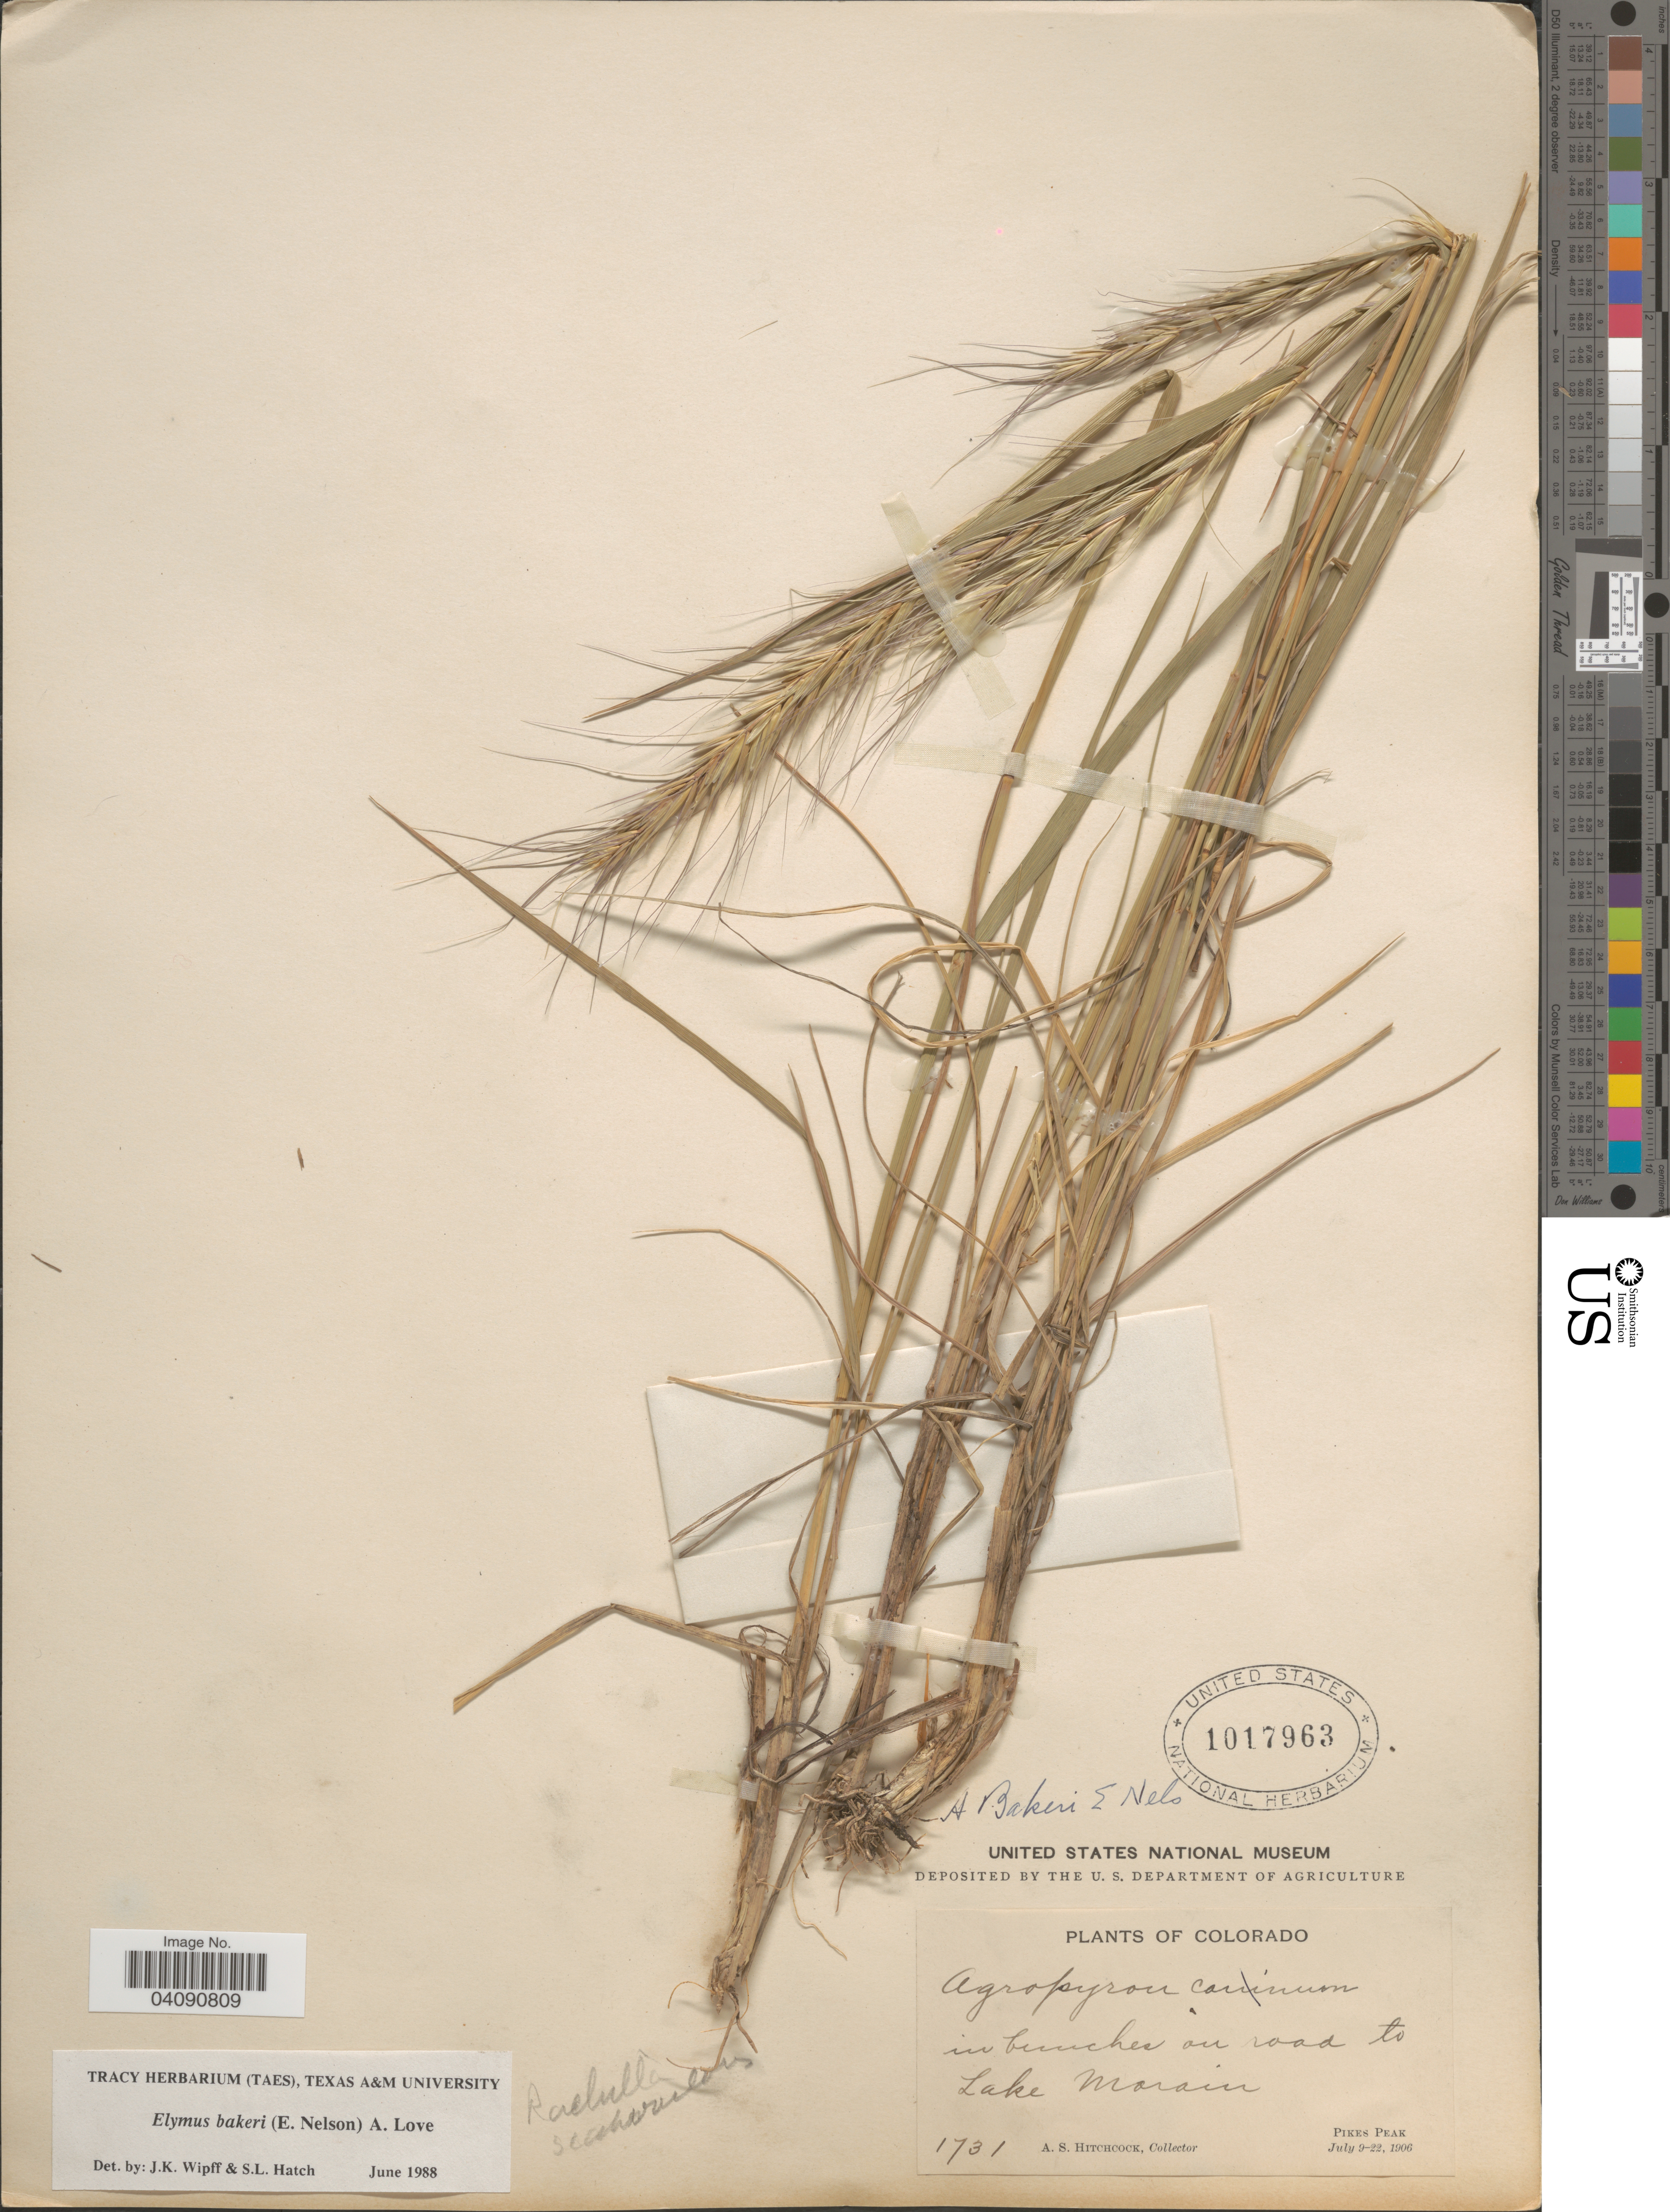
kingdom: Plantae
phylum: Tracheophyta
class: Liliopsida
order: Poales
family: Poaceae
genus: Elymus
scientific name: Elymus bakeri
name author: (E.E. Nelson) Á. Löve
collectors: A. S. Hitchcock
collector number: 1731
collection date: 1906-07-09/1906-07-22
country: United States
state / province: Colorado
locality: In bunches on road to Lake Morain. Pikes Peak.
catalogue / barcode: US 1017963